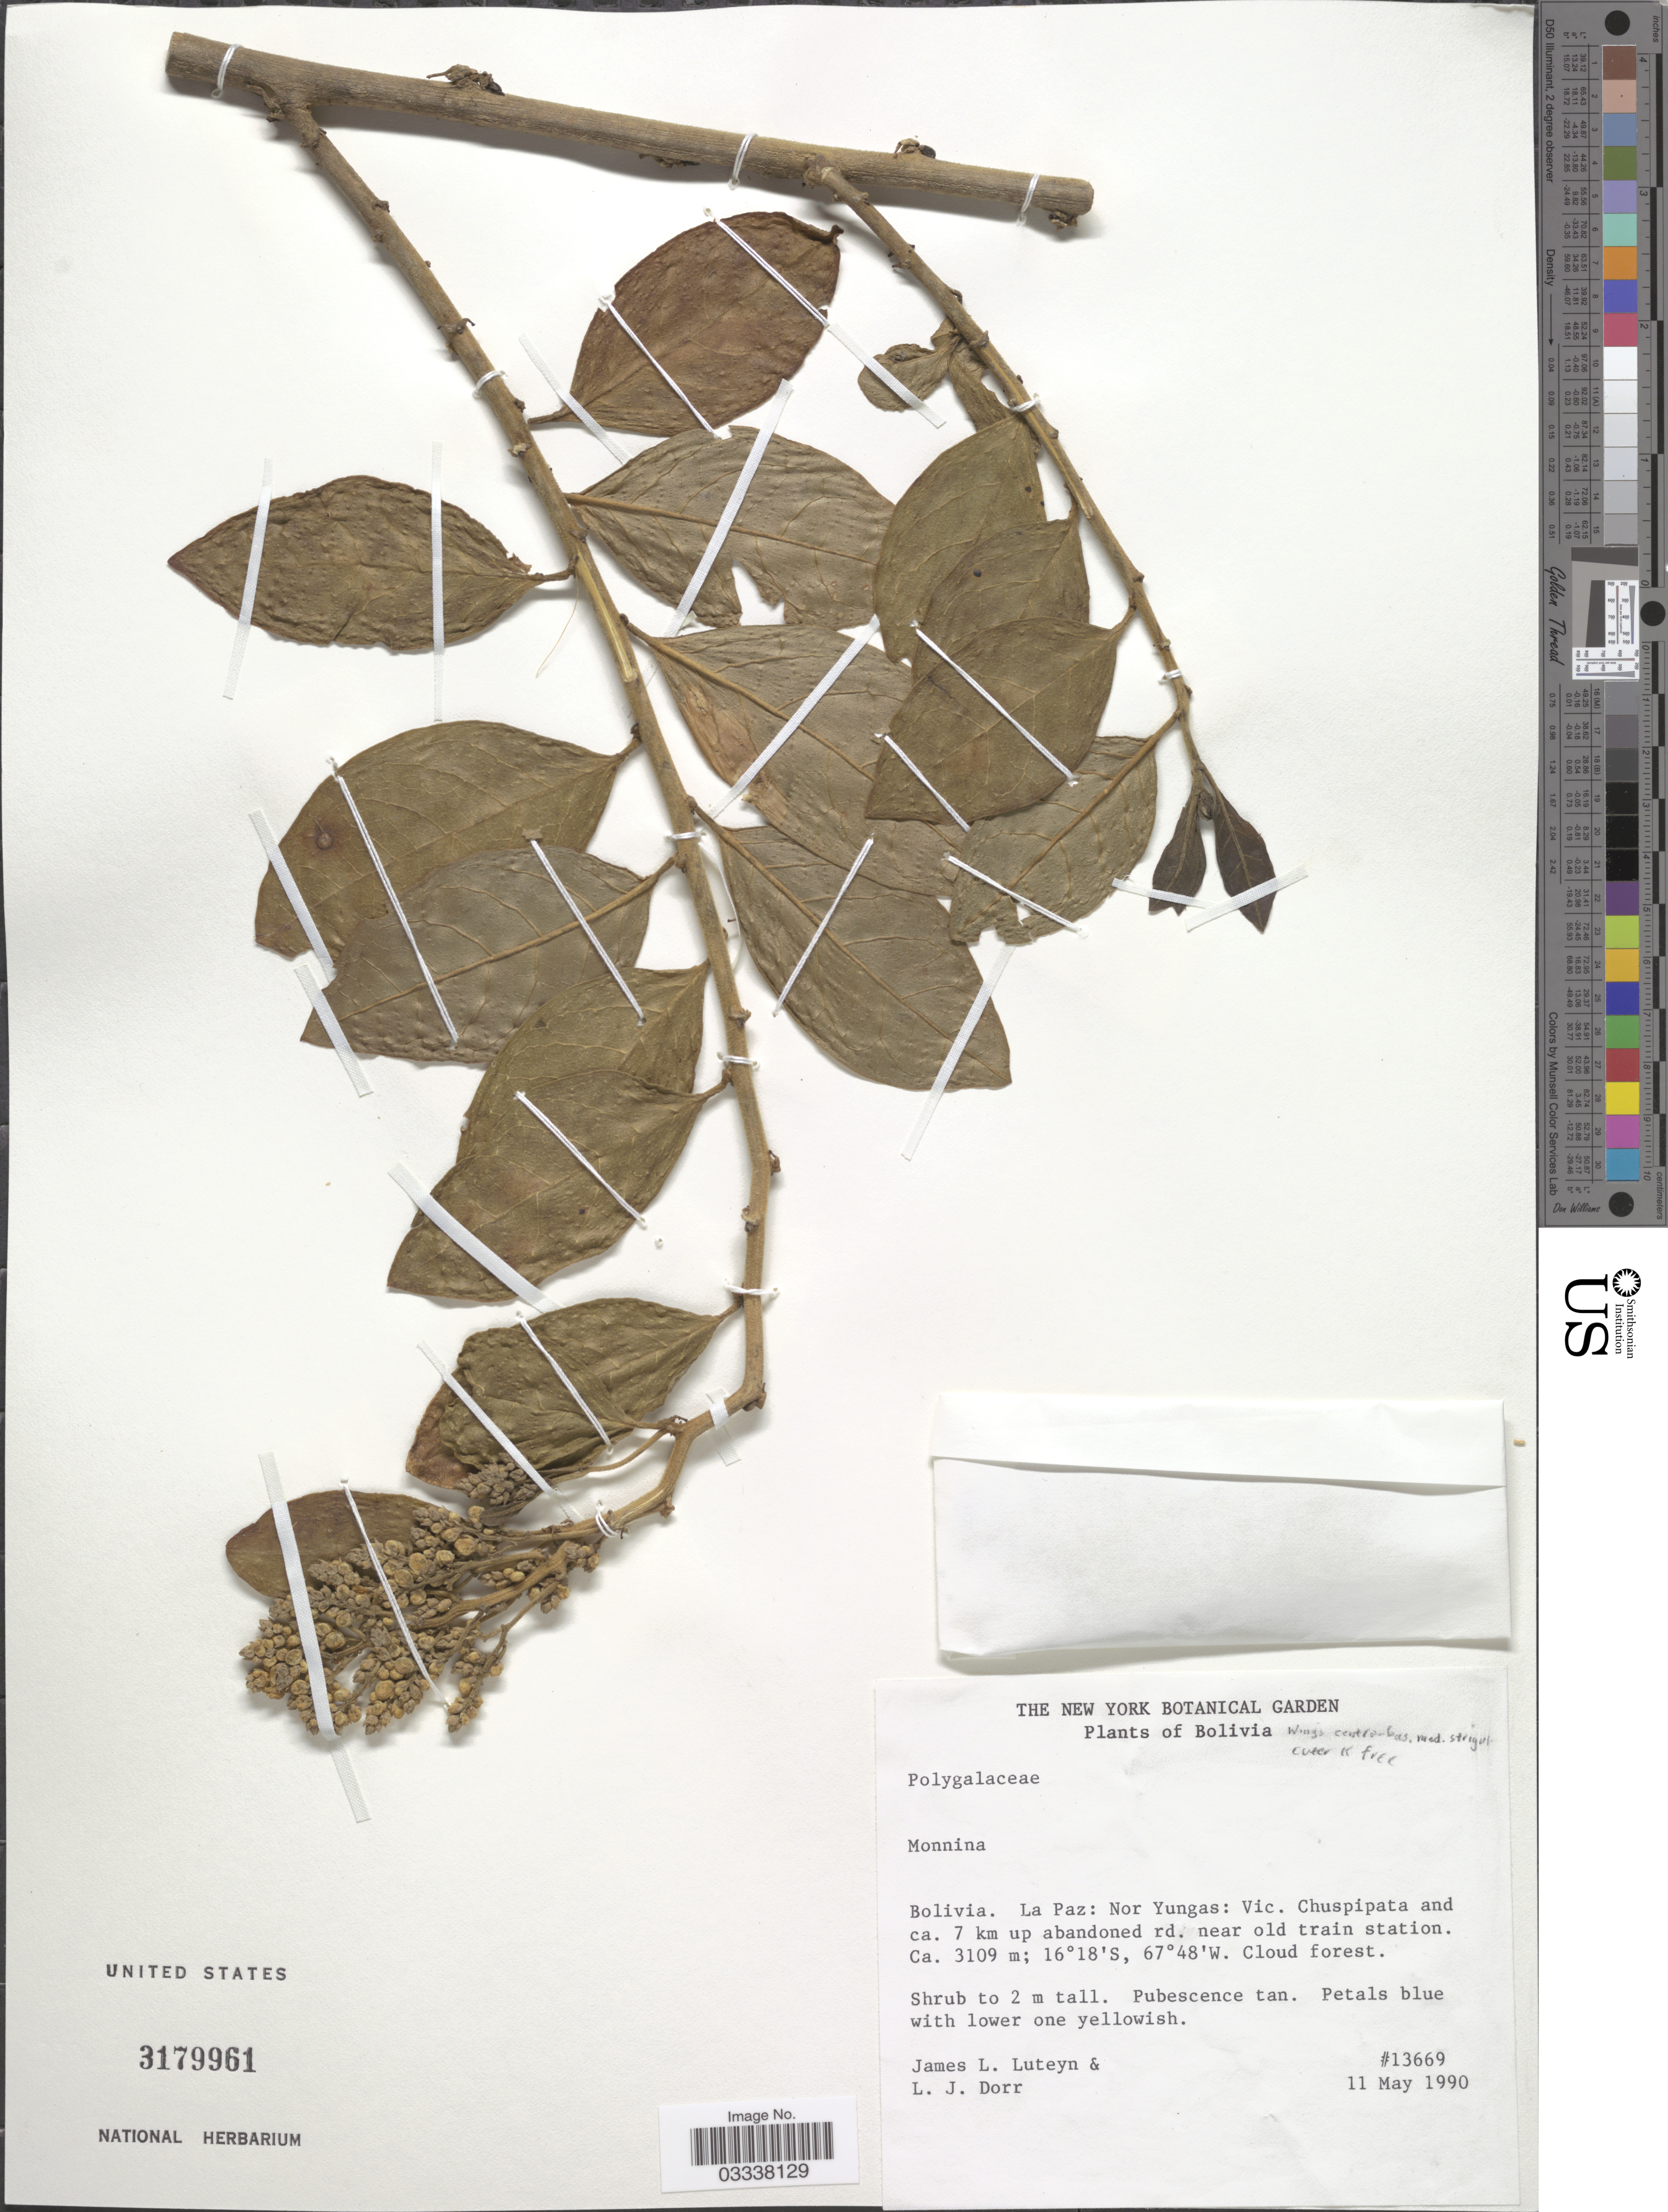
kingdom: Plantae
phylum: Tracheophyta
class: Magnoliopsida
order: Fabales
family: Polygalaceae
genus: Monnina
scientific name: Monnina sp.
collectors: J. Luteyn & L. J. Dorr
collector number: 13669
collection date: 1990-05-11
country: Bolivia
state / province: La Paz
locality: Nor Yungas: Vic. Chuspipata and ca. 7 km up abandoned rd. near old train station.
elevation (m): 3109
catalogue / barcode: US 3179961